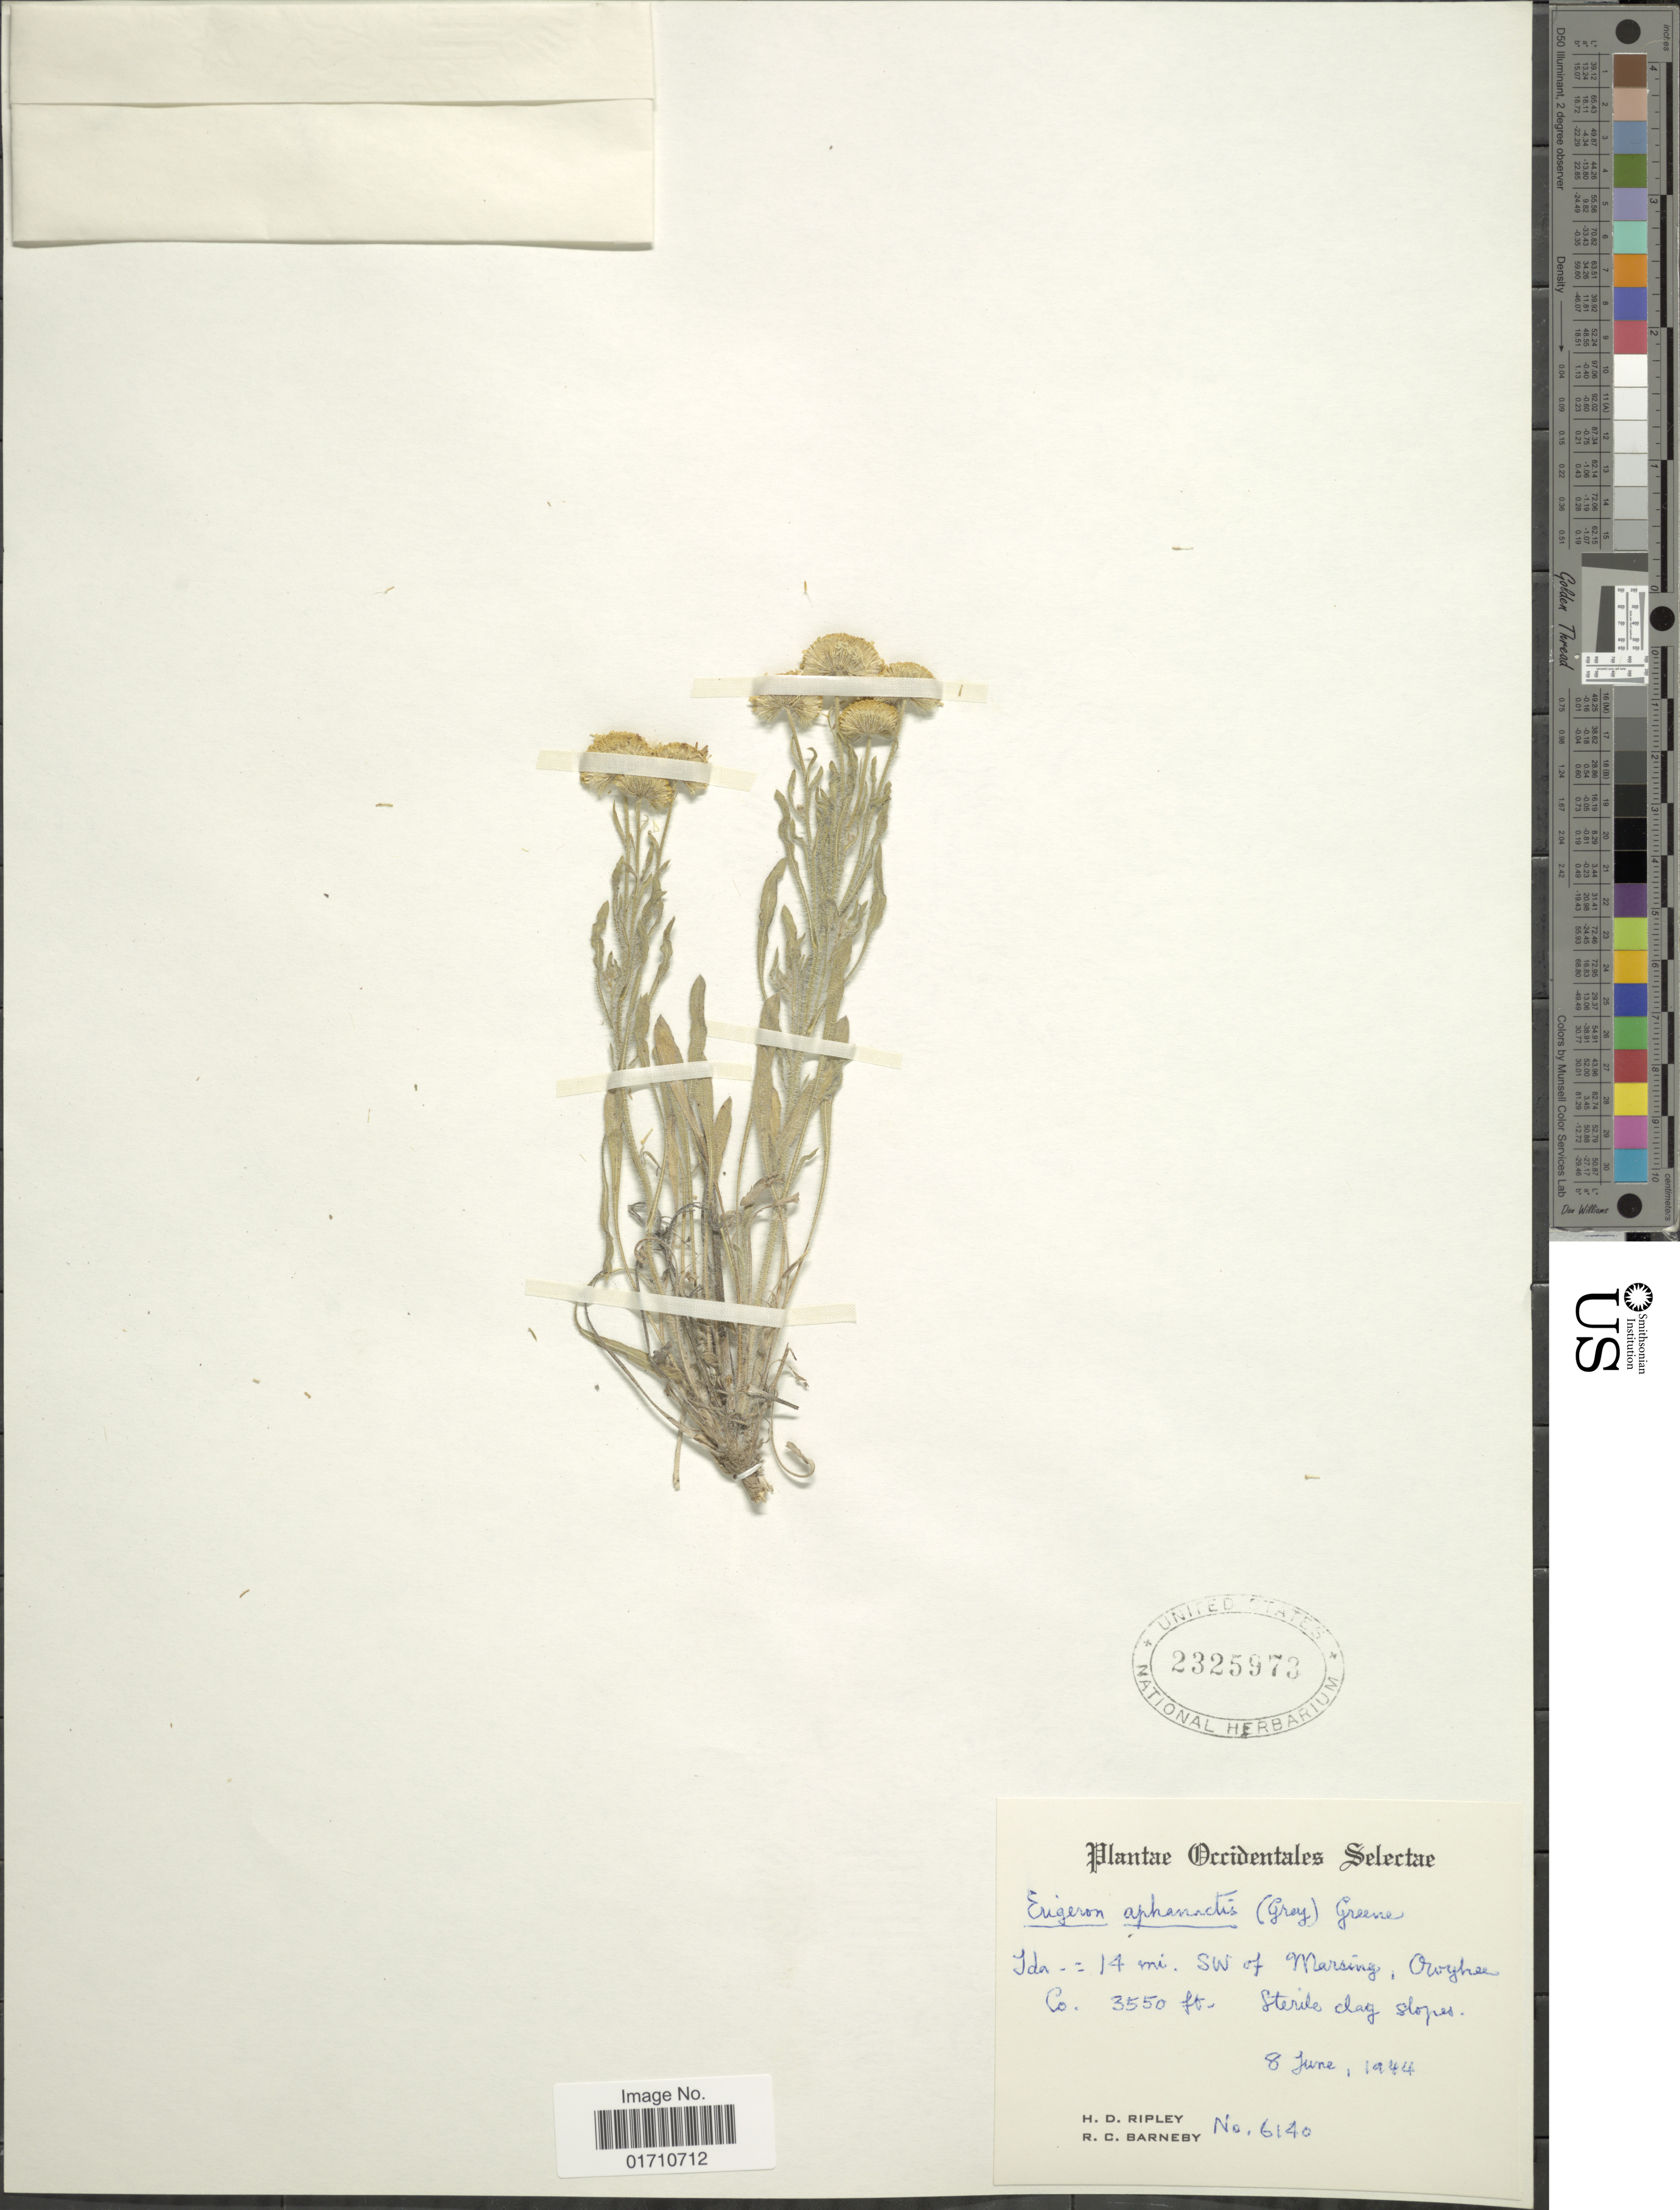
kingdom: Plantae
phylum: Tracheophyta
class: Magnoliopsida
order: Asterales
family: Asteraceae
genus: Erigeron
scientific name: Erigeron aphanactis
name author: (A. Gray) Greene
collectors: H. Ripley & R. C. Barneby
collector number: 6140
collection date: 1944-06-08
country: United States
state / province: Idaho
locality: Occidentales Selectae. Ida = 14 mi. SW of Marsing, Owyhee Co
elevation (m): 1082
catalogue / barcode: US 2325973